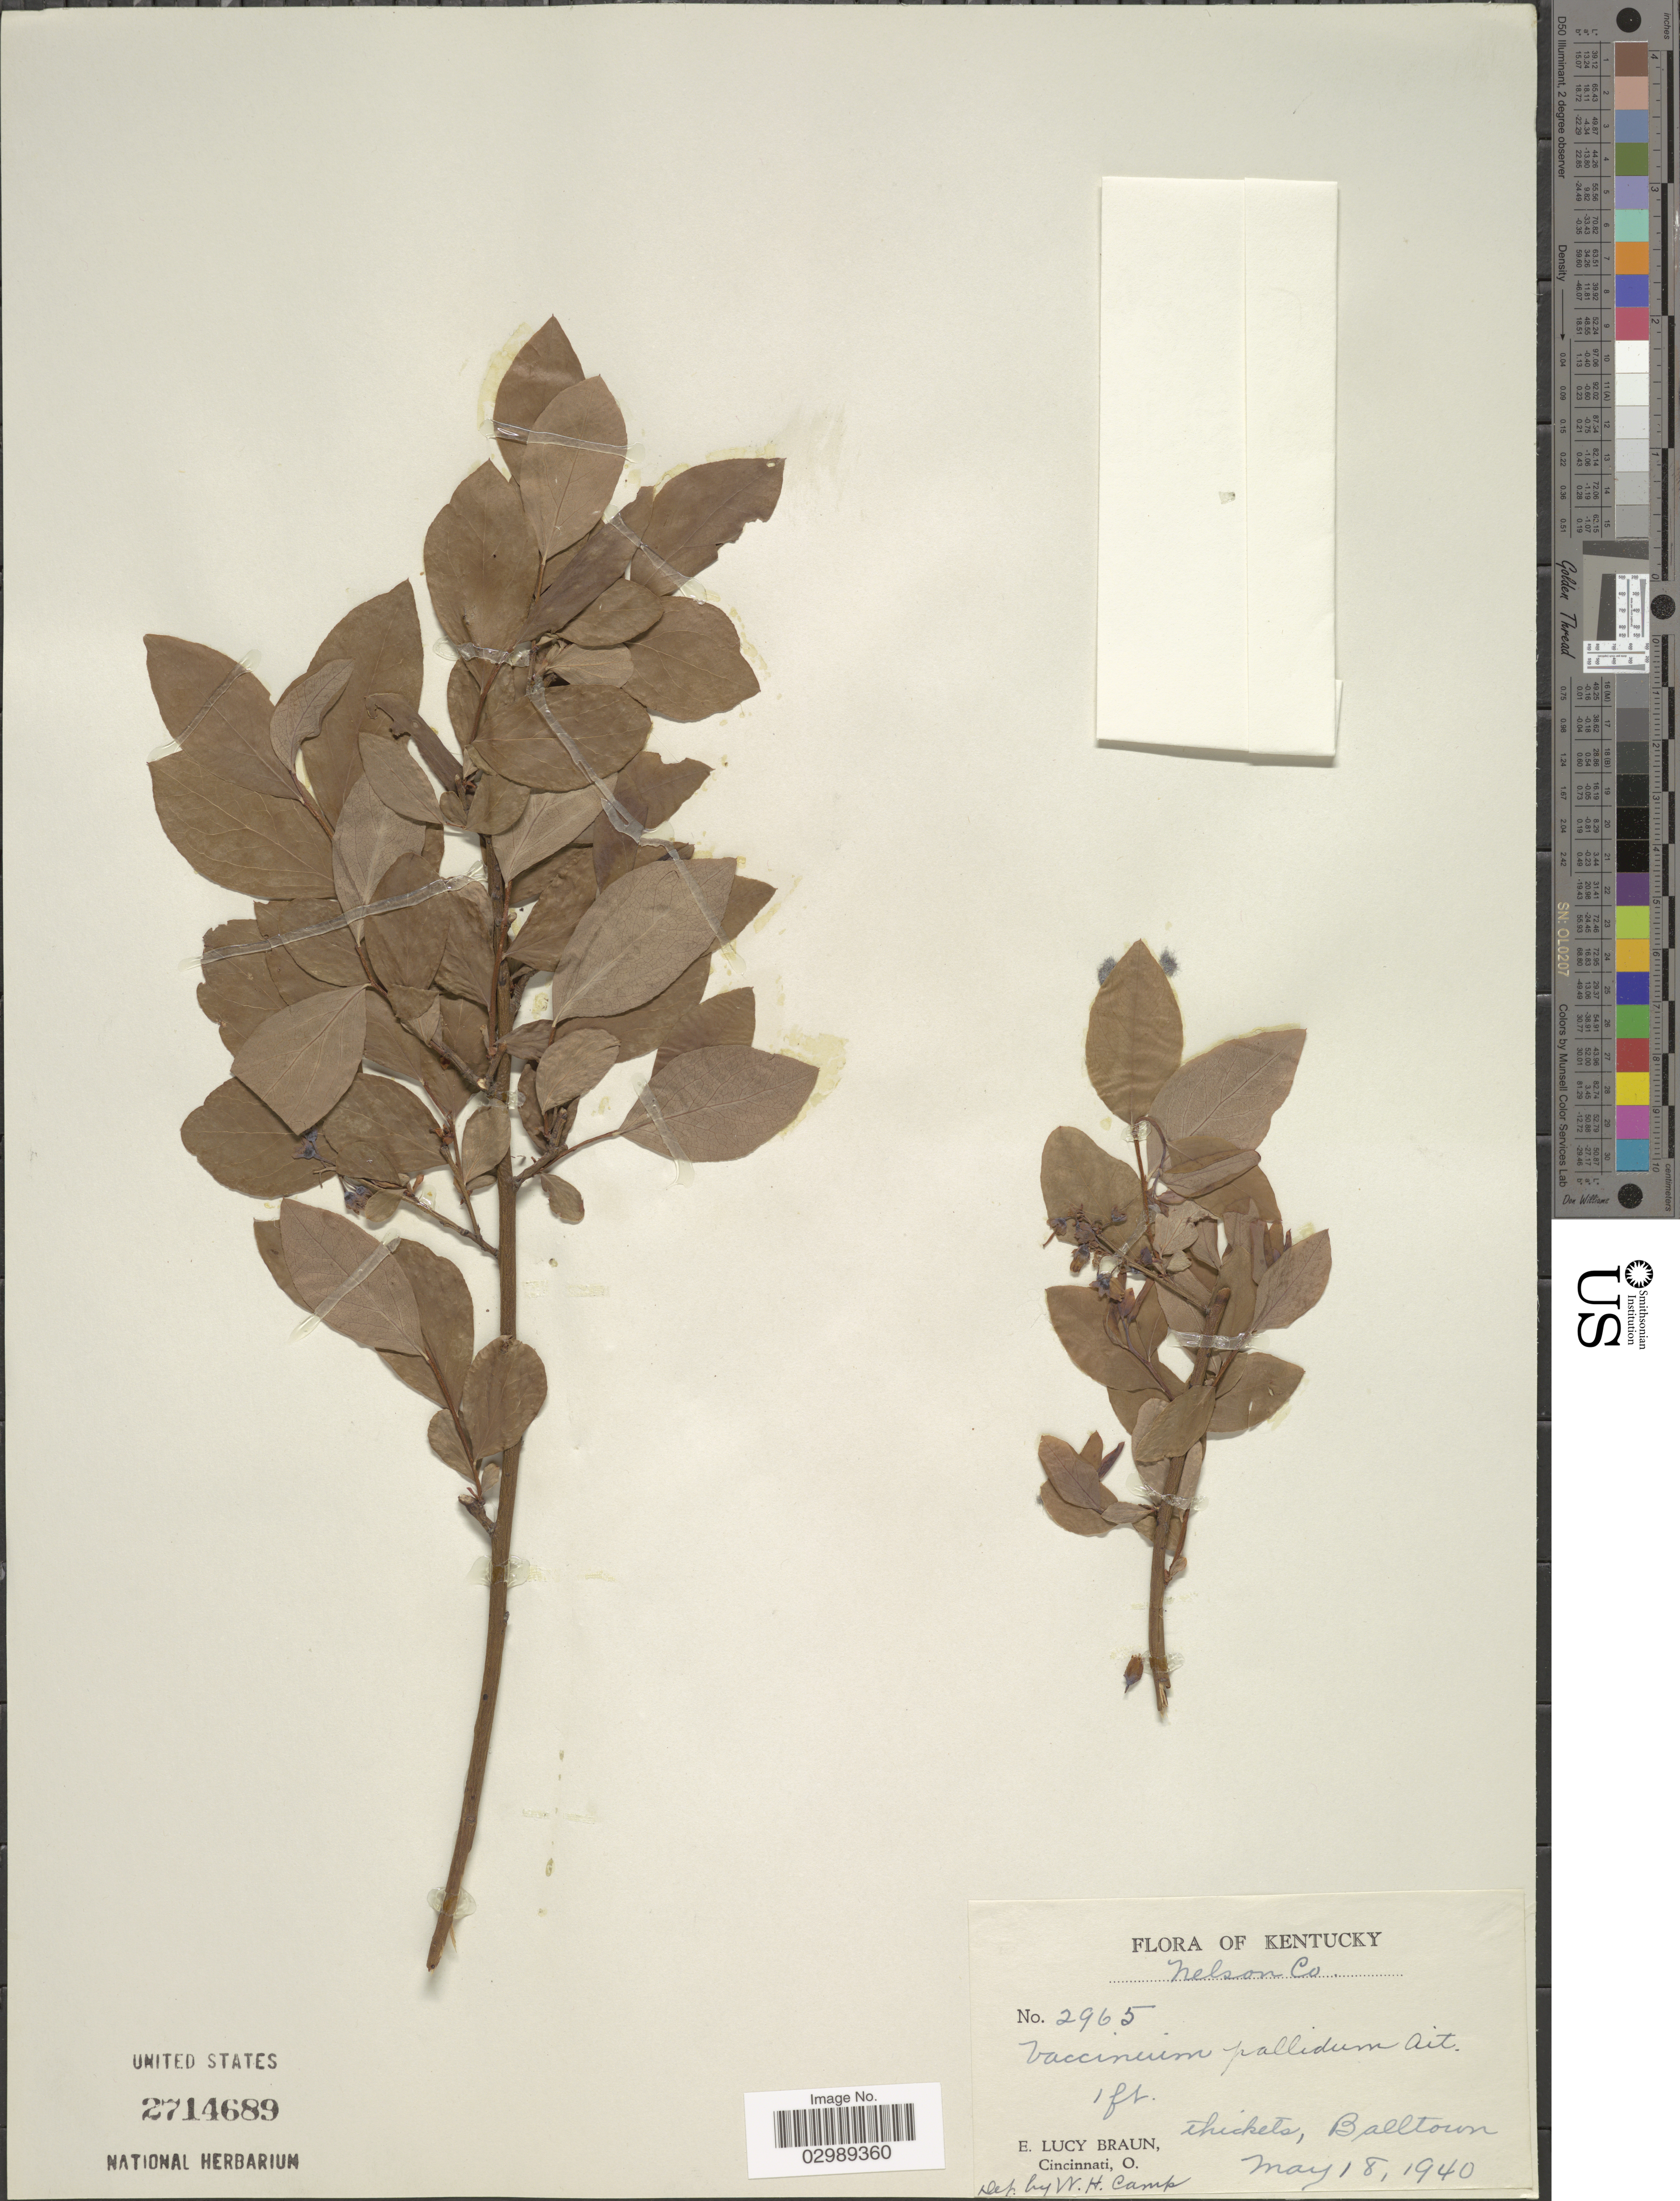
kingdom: Plantae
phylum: Tracheophyta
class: Magnoliopsida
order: Ericales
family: Ericaceae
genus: Vaccinium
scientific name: Vaccinium pallidum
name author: Aiton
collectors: E. L. Braun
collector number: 2965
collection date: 1940-05-18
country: United States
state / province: Kentucky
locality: Nelson Co., Balltown.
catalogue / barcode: US 2714689